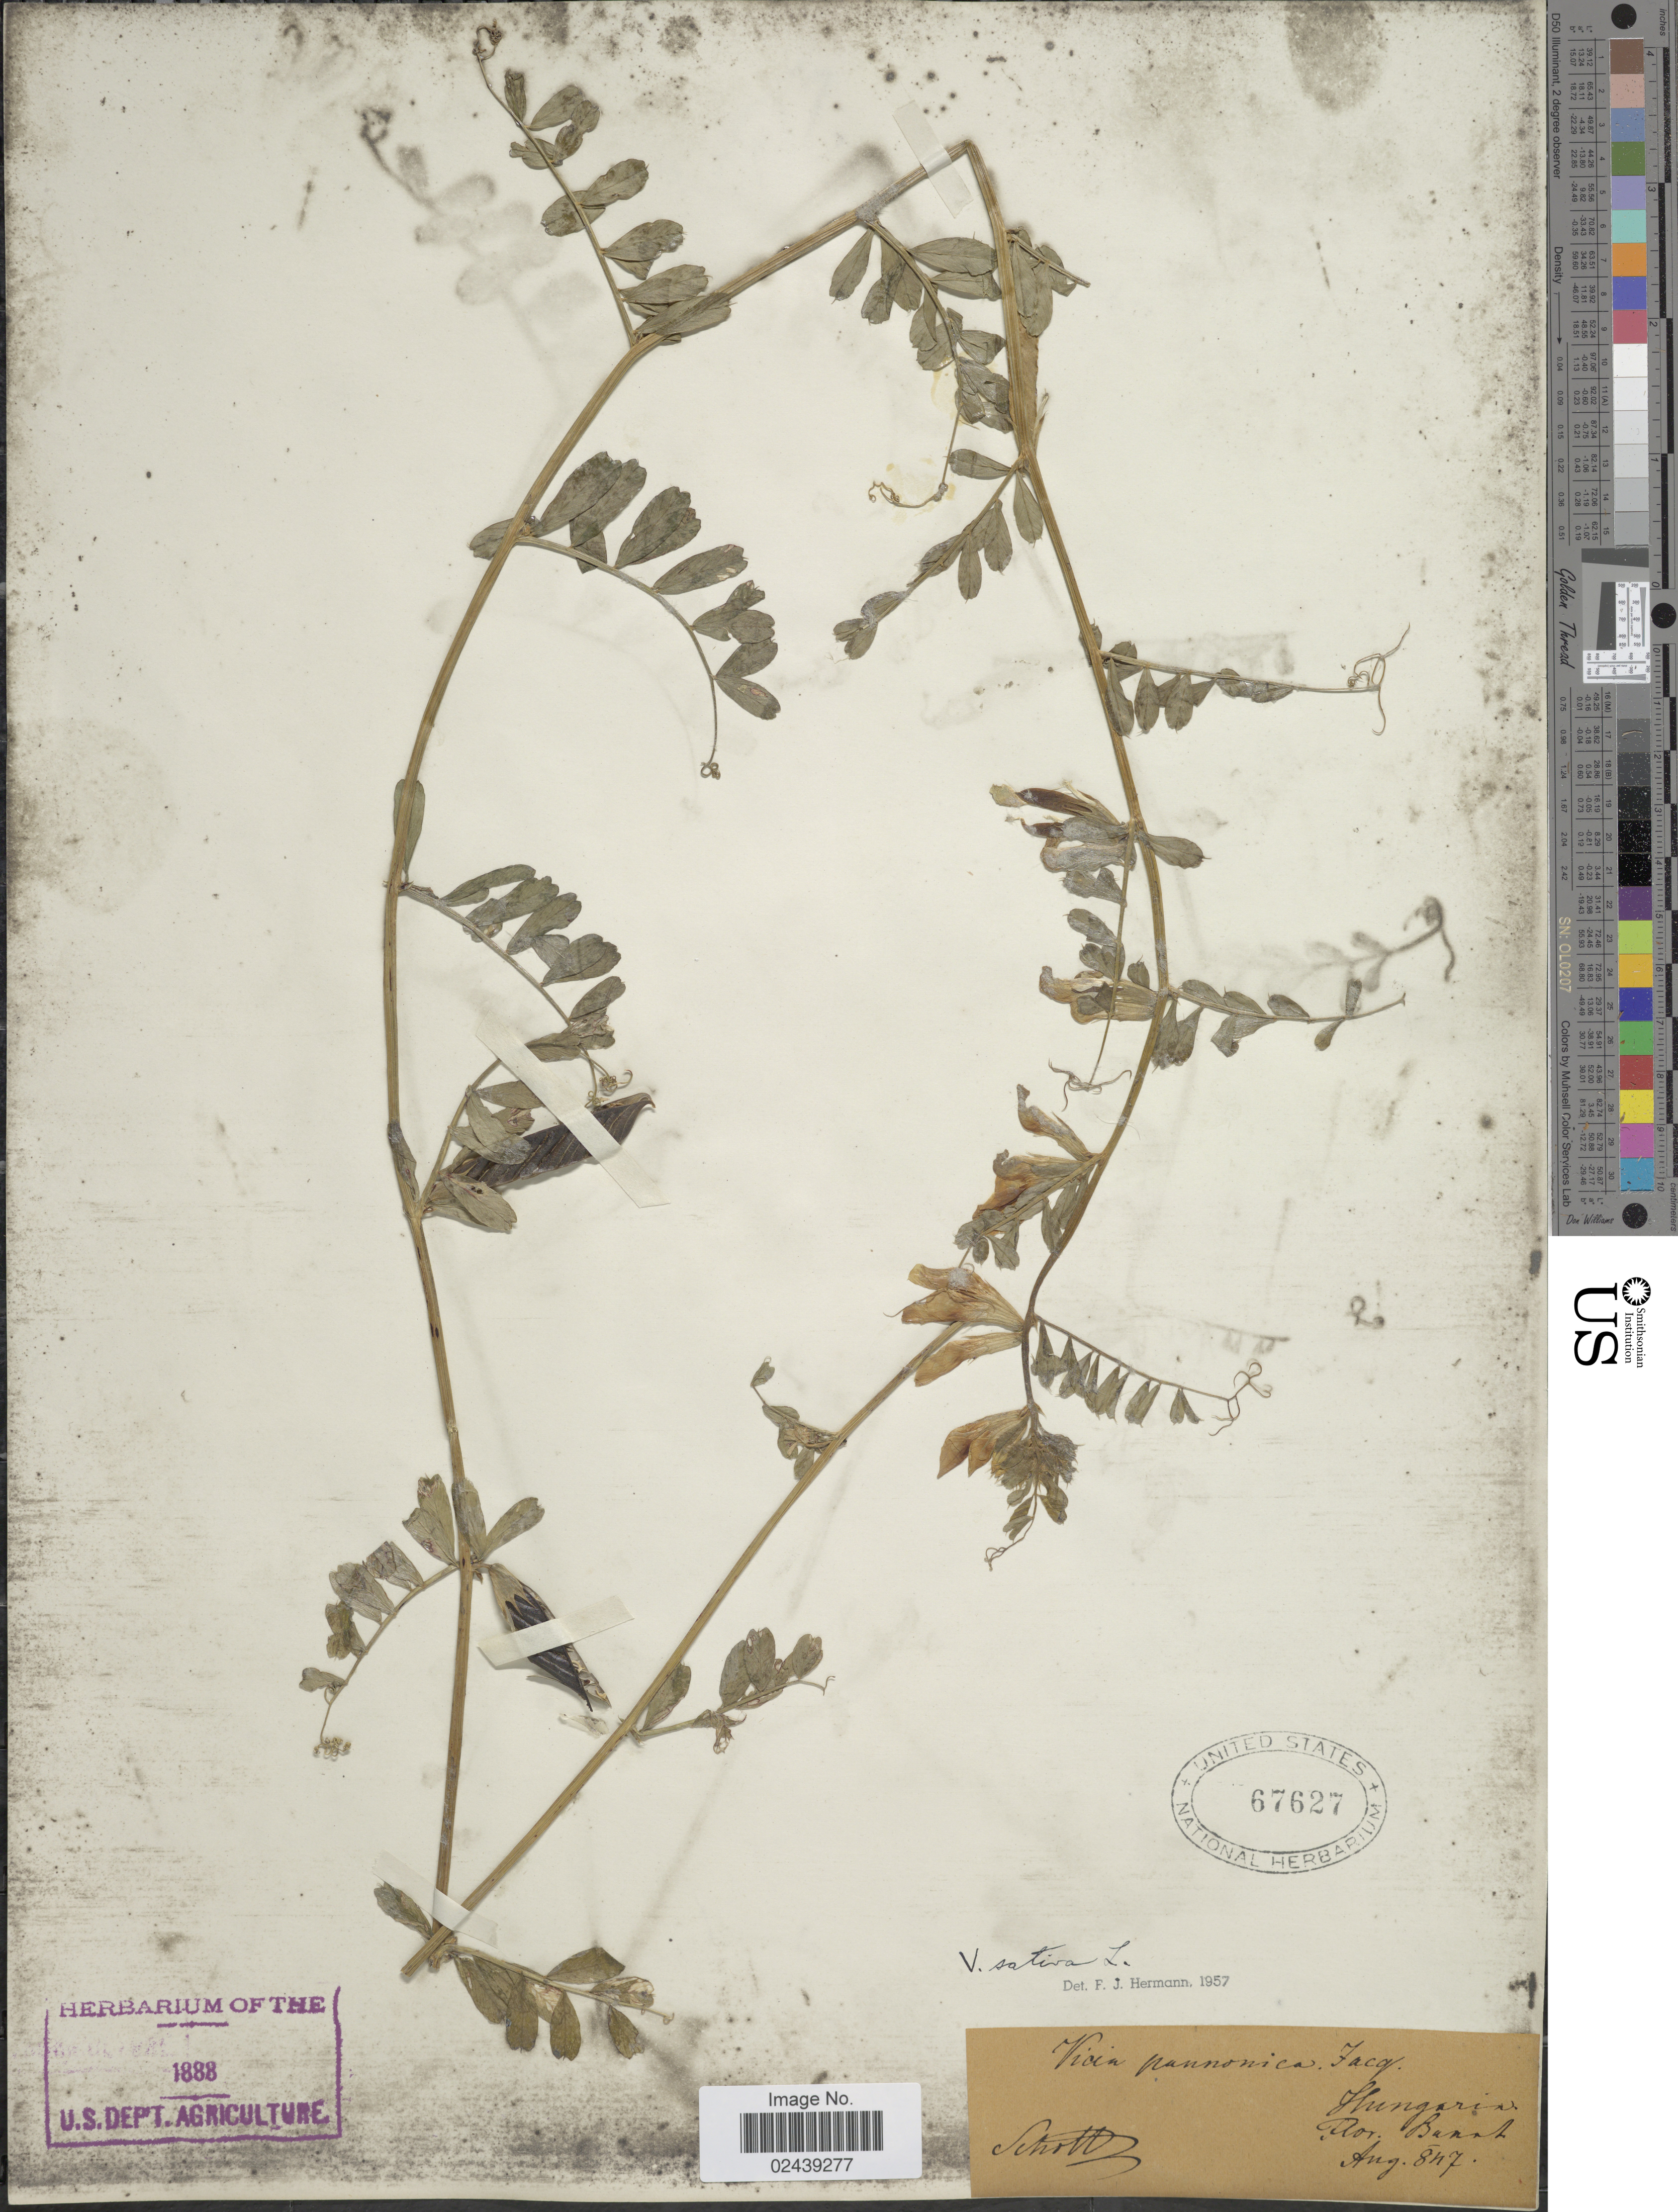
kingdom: Plantae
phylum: Tracheophyta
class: Magnoliopsida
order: Fabales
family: Fabaceae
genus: Vicia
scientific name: Vicia sativa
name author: L.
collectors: -. Schultz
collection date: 1847-08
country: Hungary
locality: Banat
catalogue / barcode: US 67627